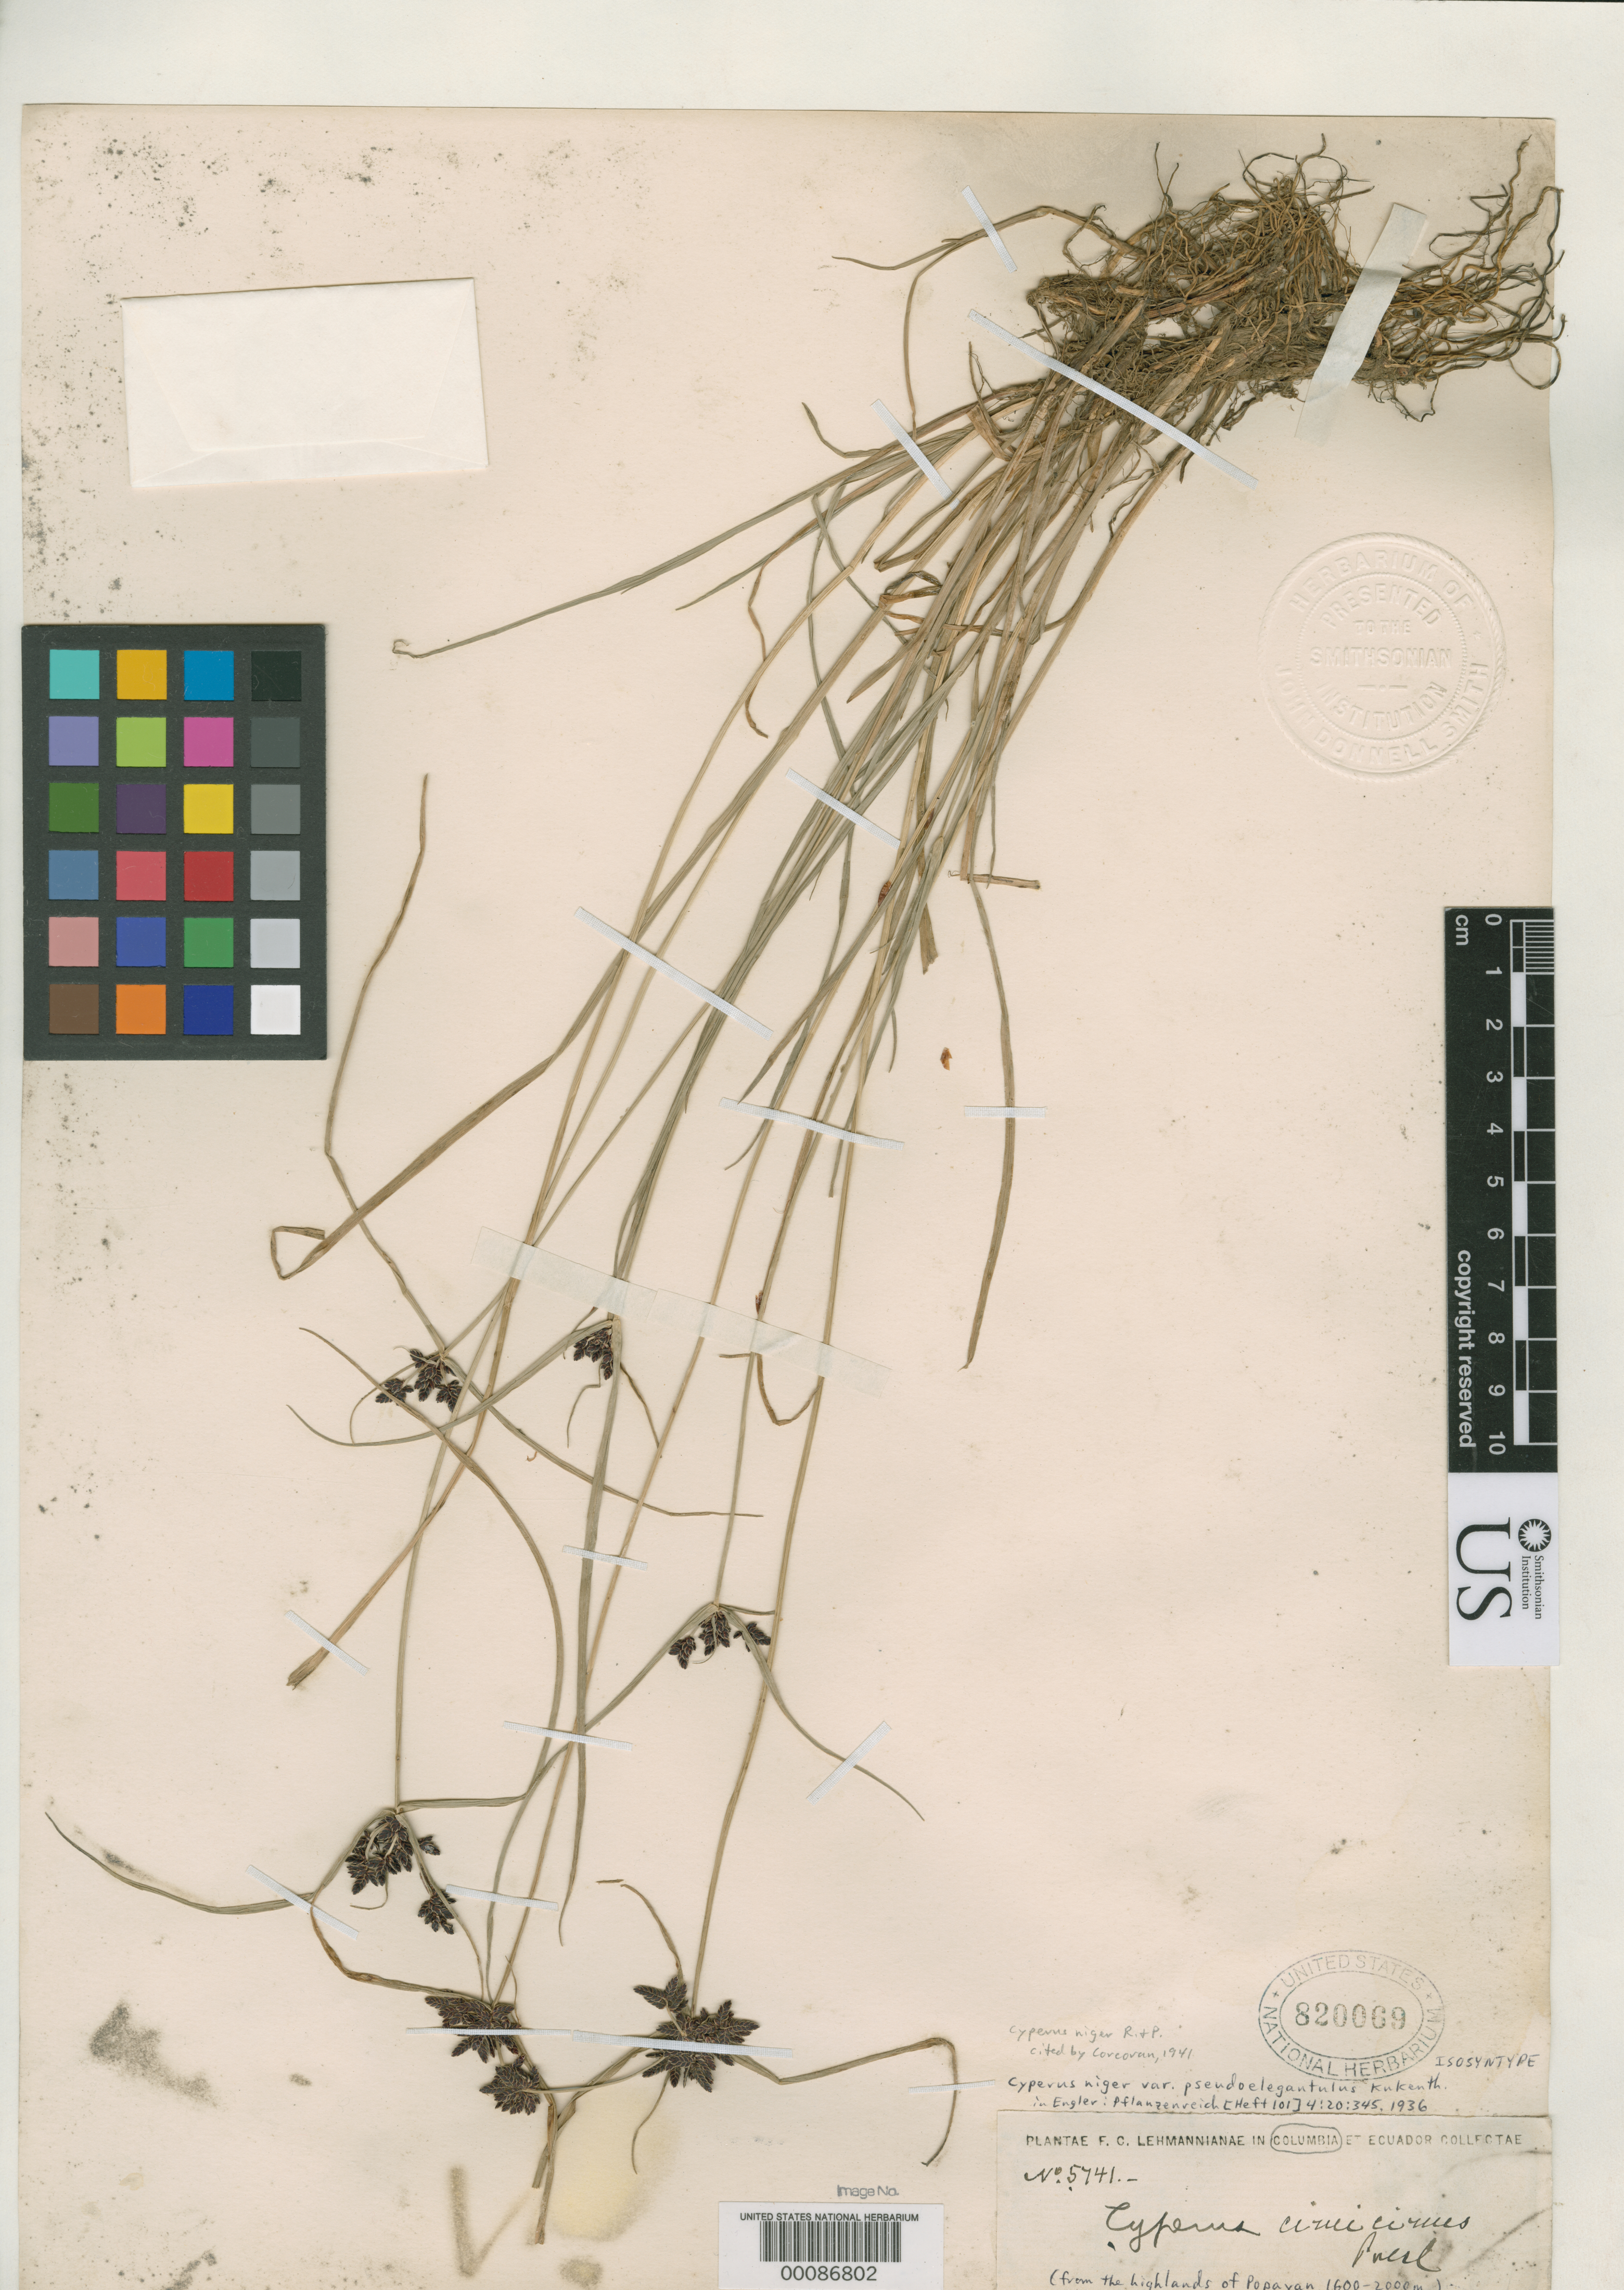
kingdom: Plantae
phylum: Tracheophyta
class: Liliopsida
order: Poales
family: Cyperaceae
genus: Cyperus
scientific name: Cyperus niger var. pseudoelegantulus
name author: Kük. in Engl.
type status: Isosyntype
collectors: F. C. Lehmann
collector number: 5741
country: Colombia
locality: Highlands of Popayan.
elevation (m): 1600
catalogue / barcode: US 820069